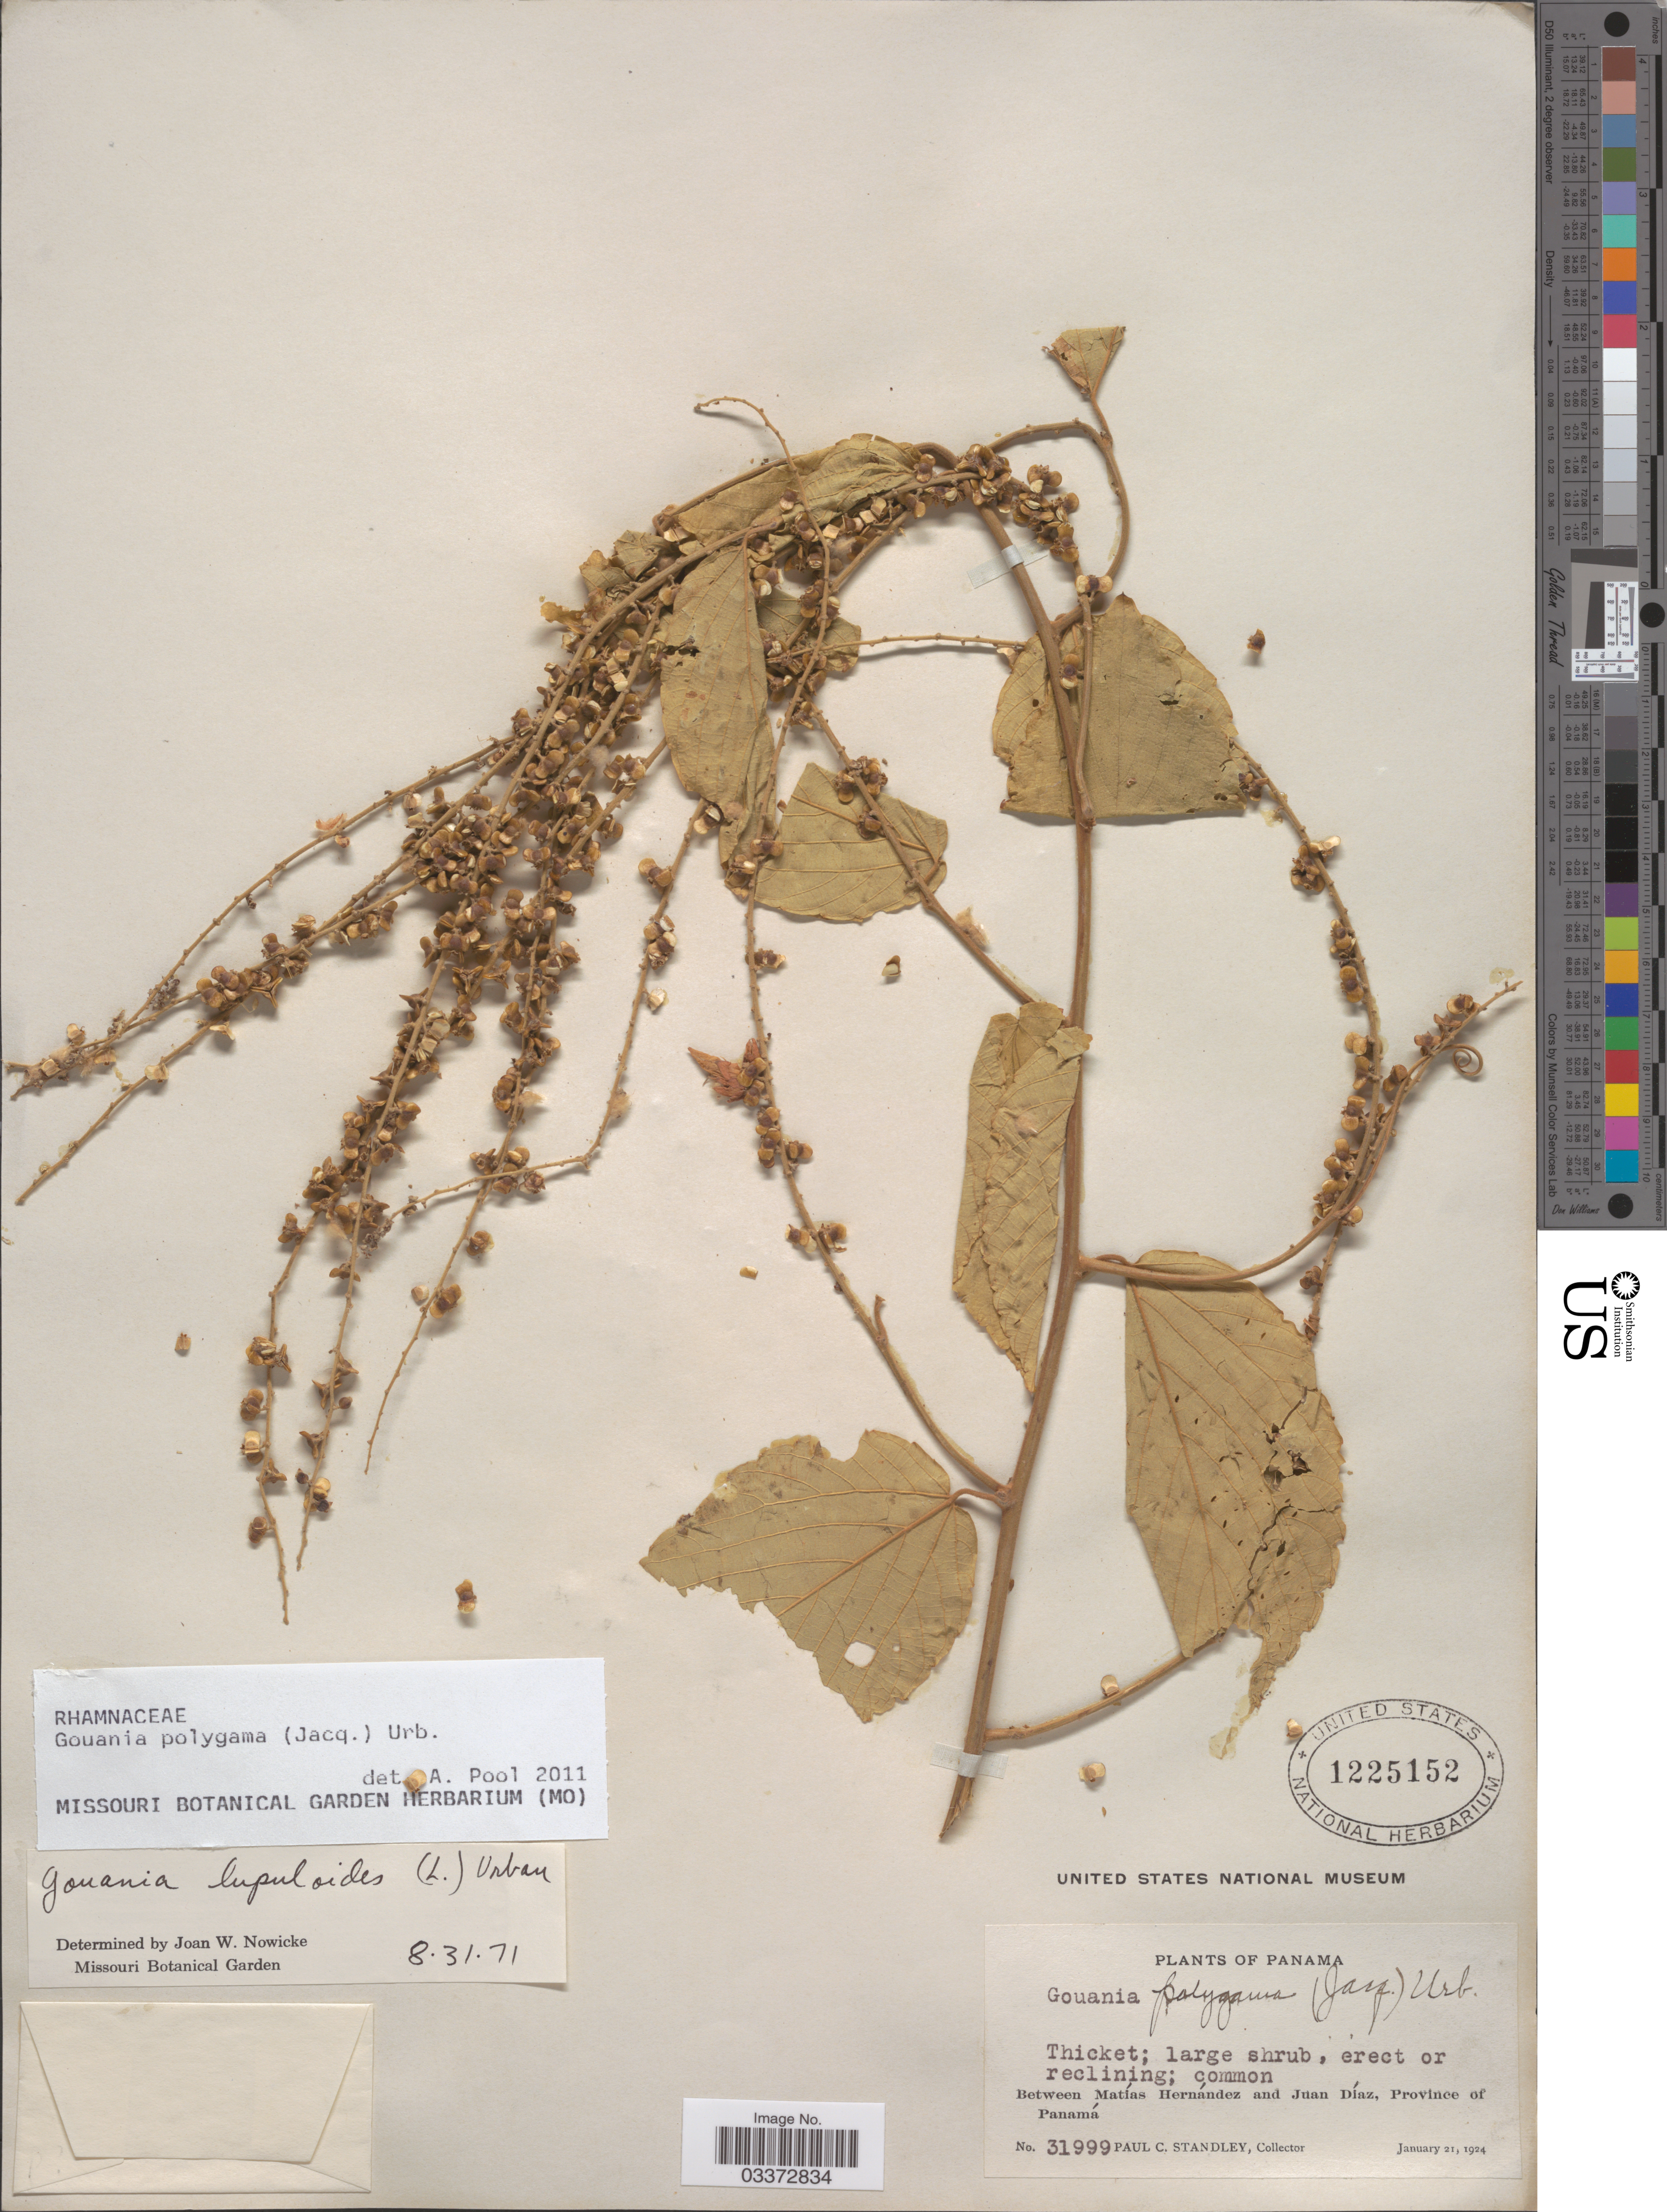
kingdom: Plantae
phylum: Tracheophyta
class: Magnoliopsida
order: Rosales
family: Rhamnaceae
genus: Gouania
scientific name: Gouania polygama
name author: (Jacq.) Urb.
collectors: P. C. Standley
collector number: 31999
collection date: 1924-01-21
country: Panama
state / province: Panamá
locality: Between Matías Hernández and Juan Díaz.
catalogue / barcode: US 1225152